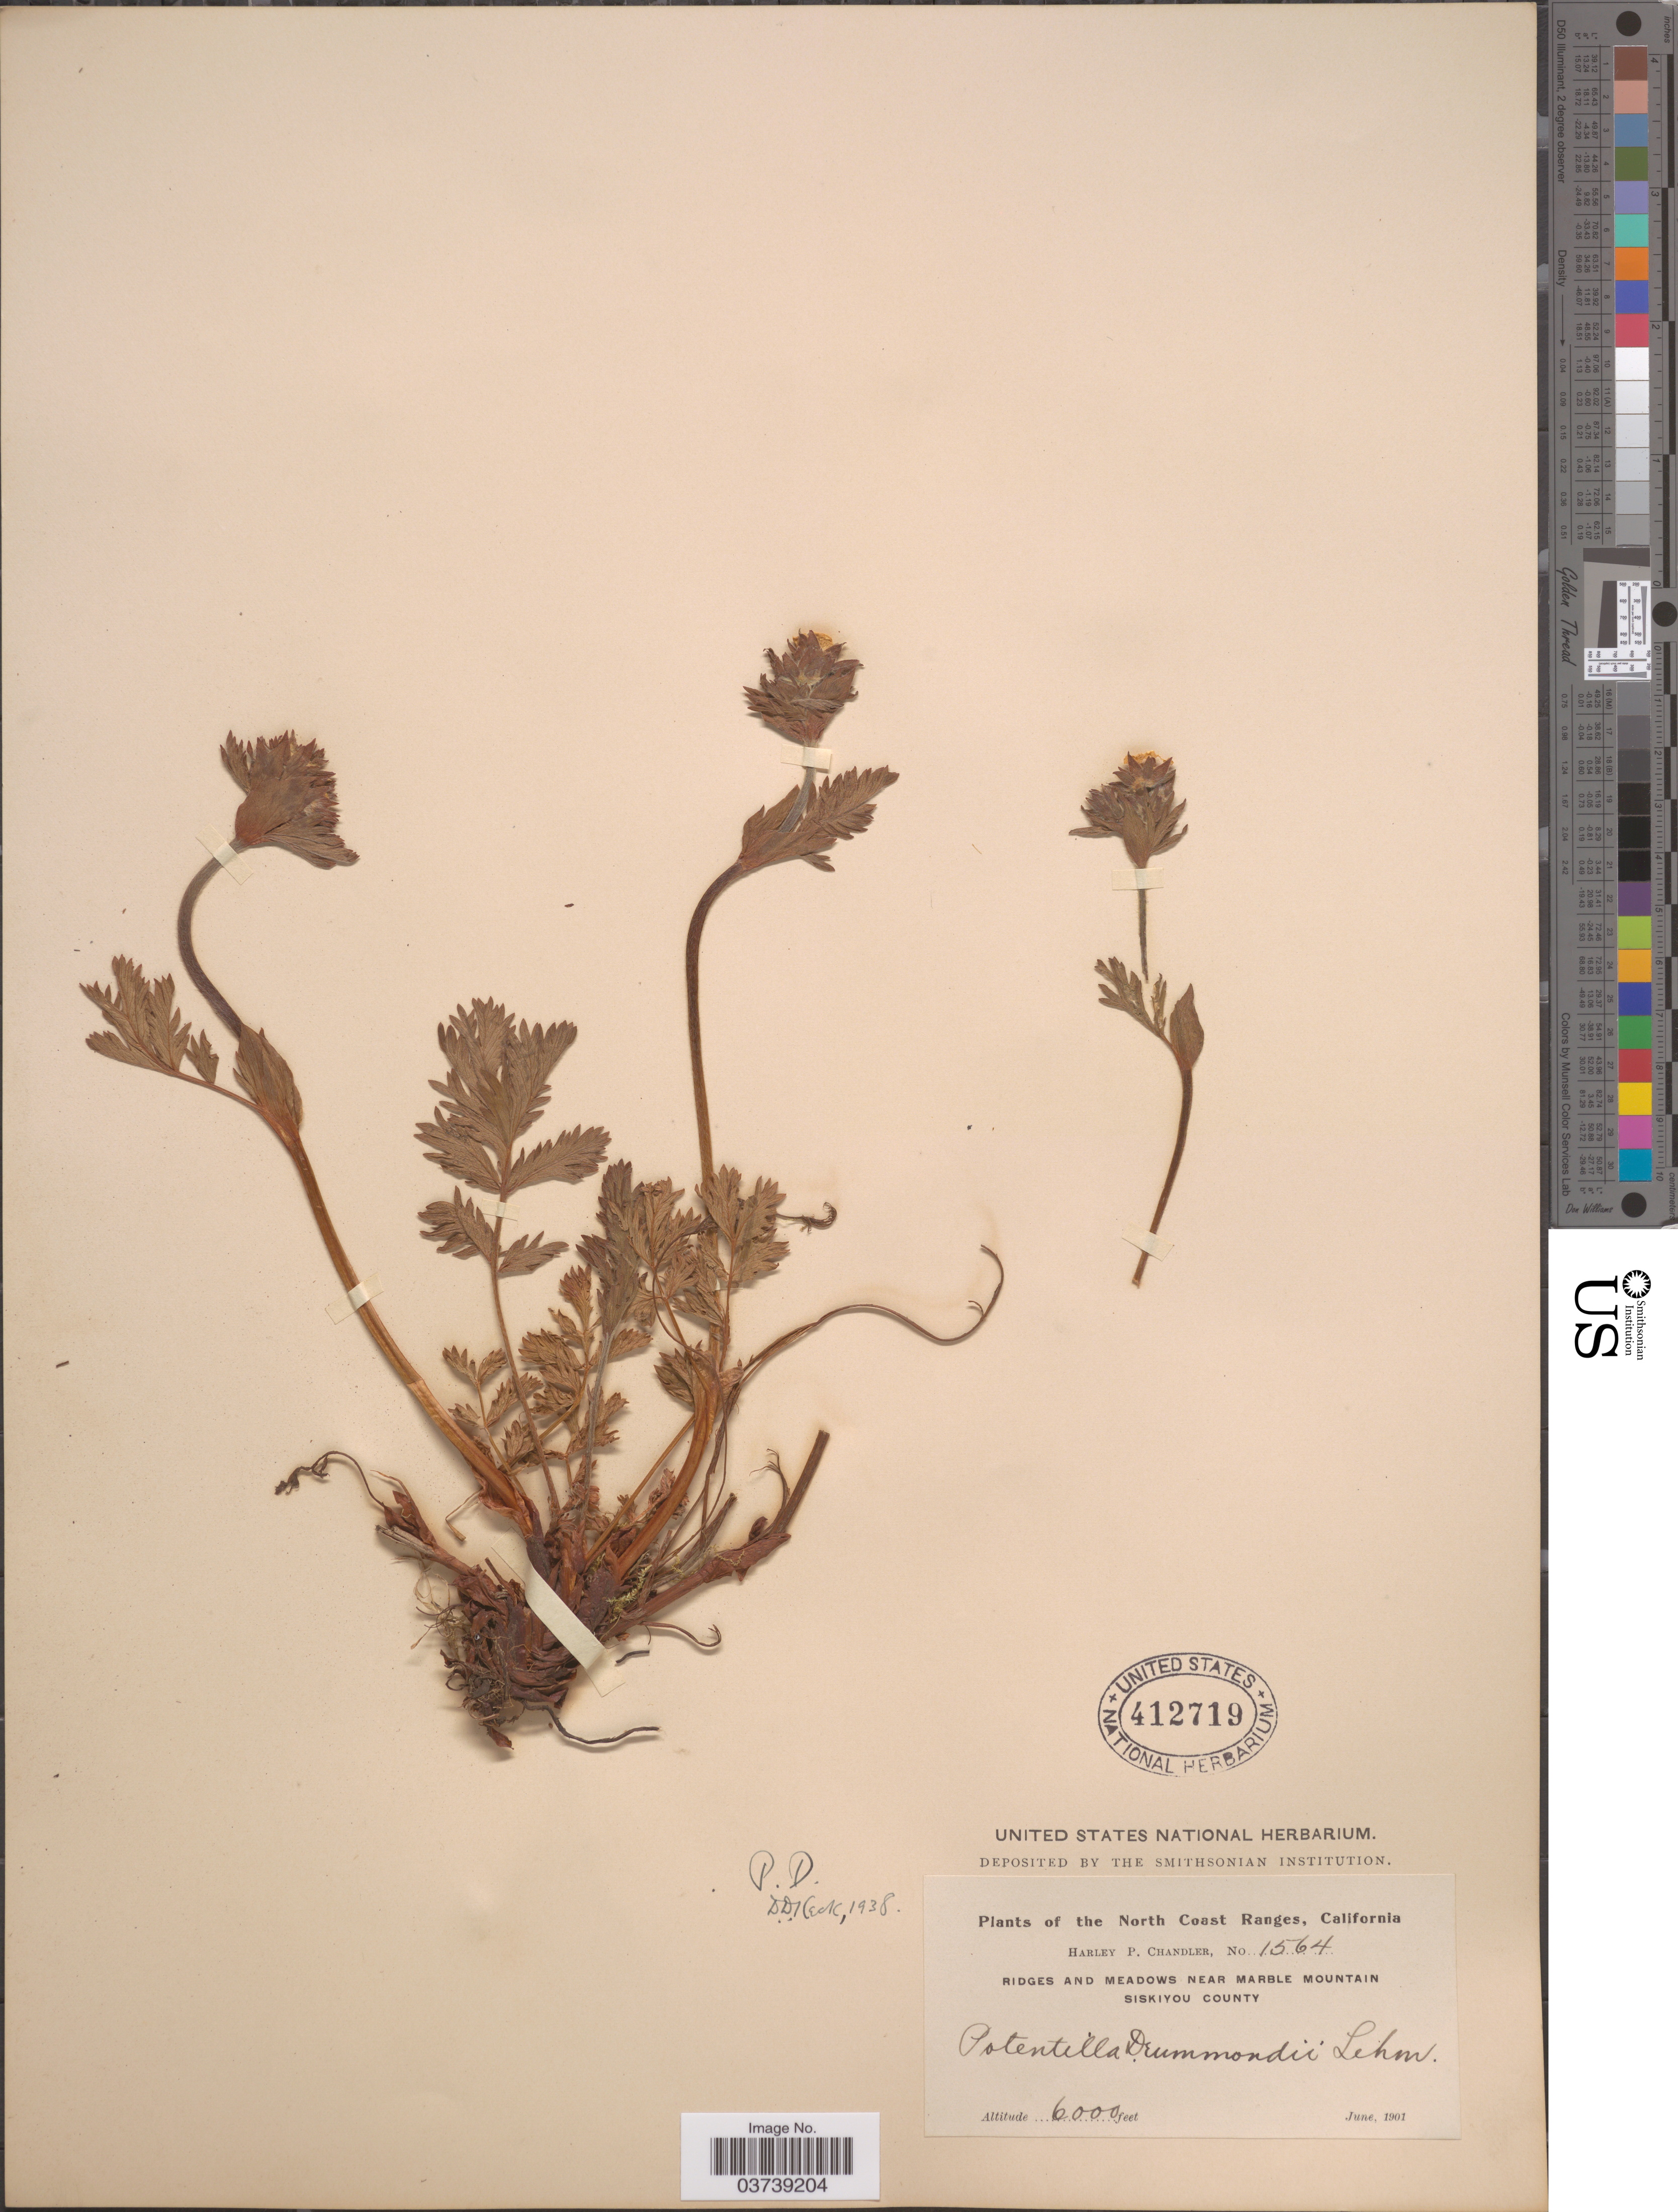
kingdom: Plantae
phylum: Tracheophyta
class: Magnoliopsida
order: Rosales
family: Rosaceae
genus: Potentilla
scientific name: Potentilla drummondii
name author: Lehm.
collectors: H. Chandler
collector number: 1564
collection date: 1901-06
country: United States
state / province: California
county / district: Siskiyou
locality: North Coast Ranges. Ridges and meadows near Marlbe Mountain Siskiyou County.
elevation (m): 1829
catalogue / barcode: US 412719